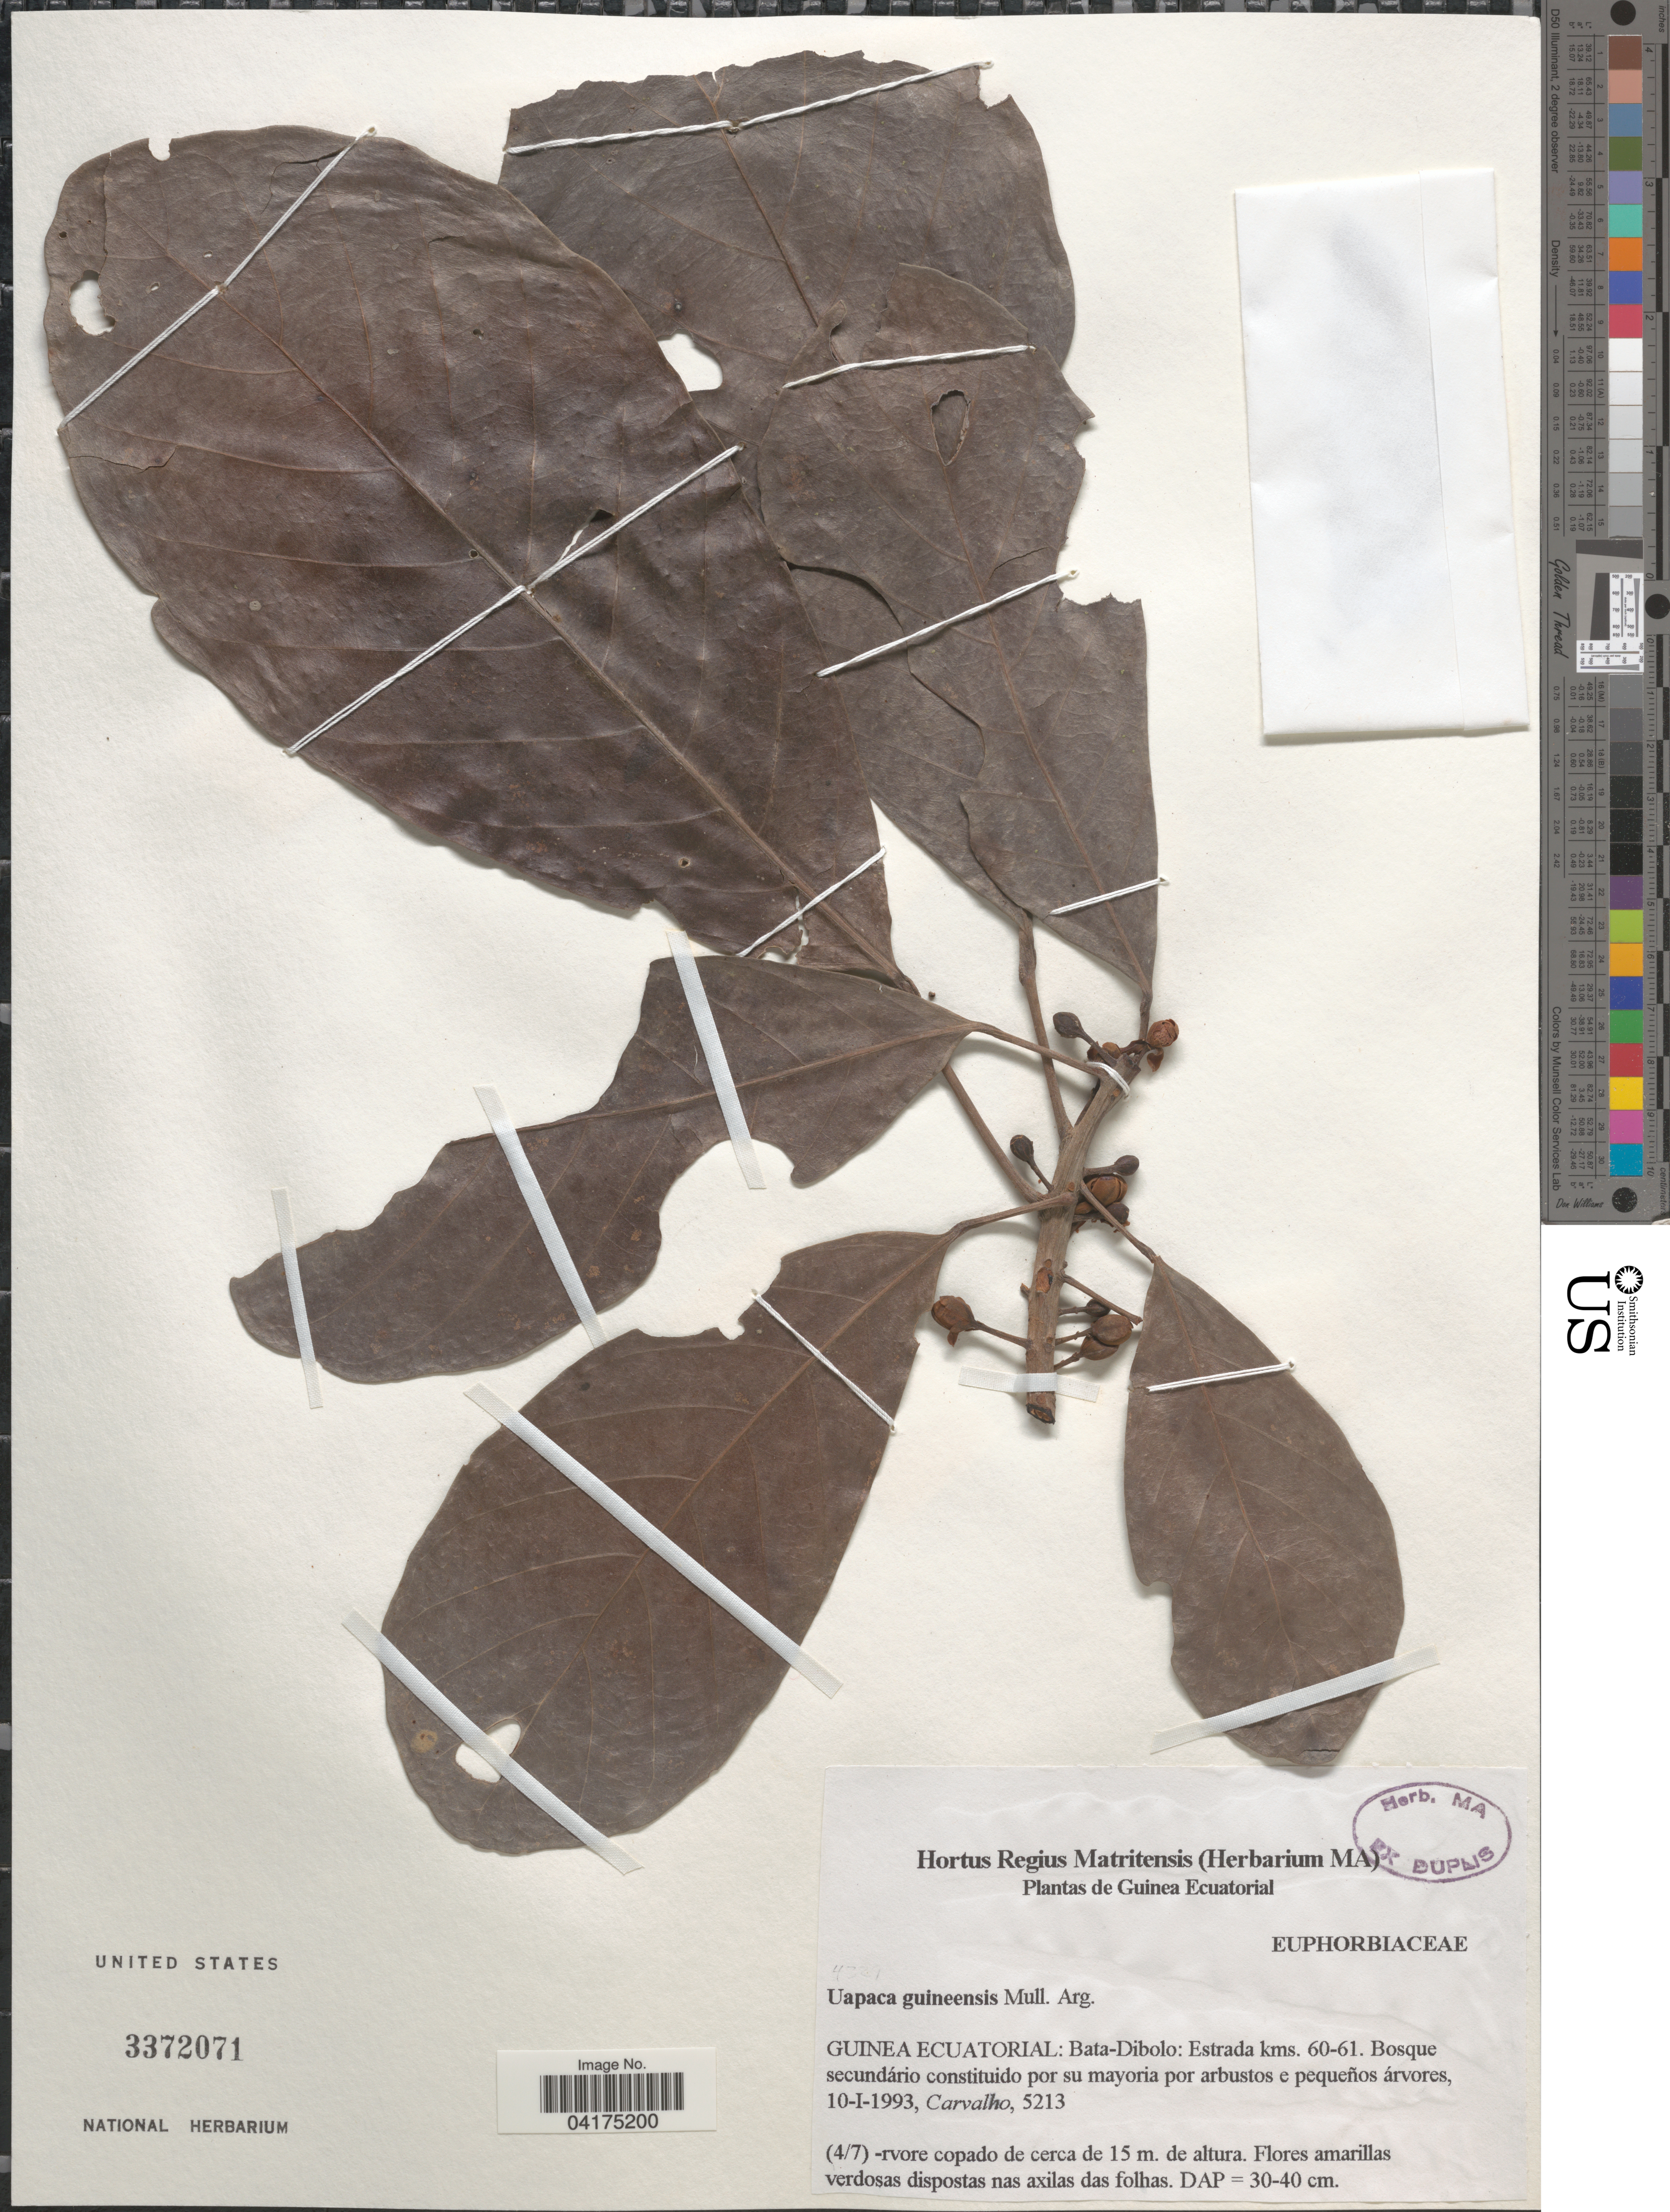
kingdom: Plantae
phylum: Tracheophyta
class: Magnoliopsida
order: Malpighiales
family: Phyllanthaceae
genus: Uapaca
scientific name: Uapaca guineensis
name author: Müll. Arg.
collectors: Carvalho, --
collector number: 5213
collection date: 1993-01-10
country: Equatorial Guinea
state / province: Litoral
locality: Bata-Dibolo: Estrada kms. 60-61.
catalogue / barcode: US 3372071